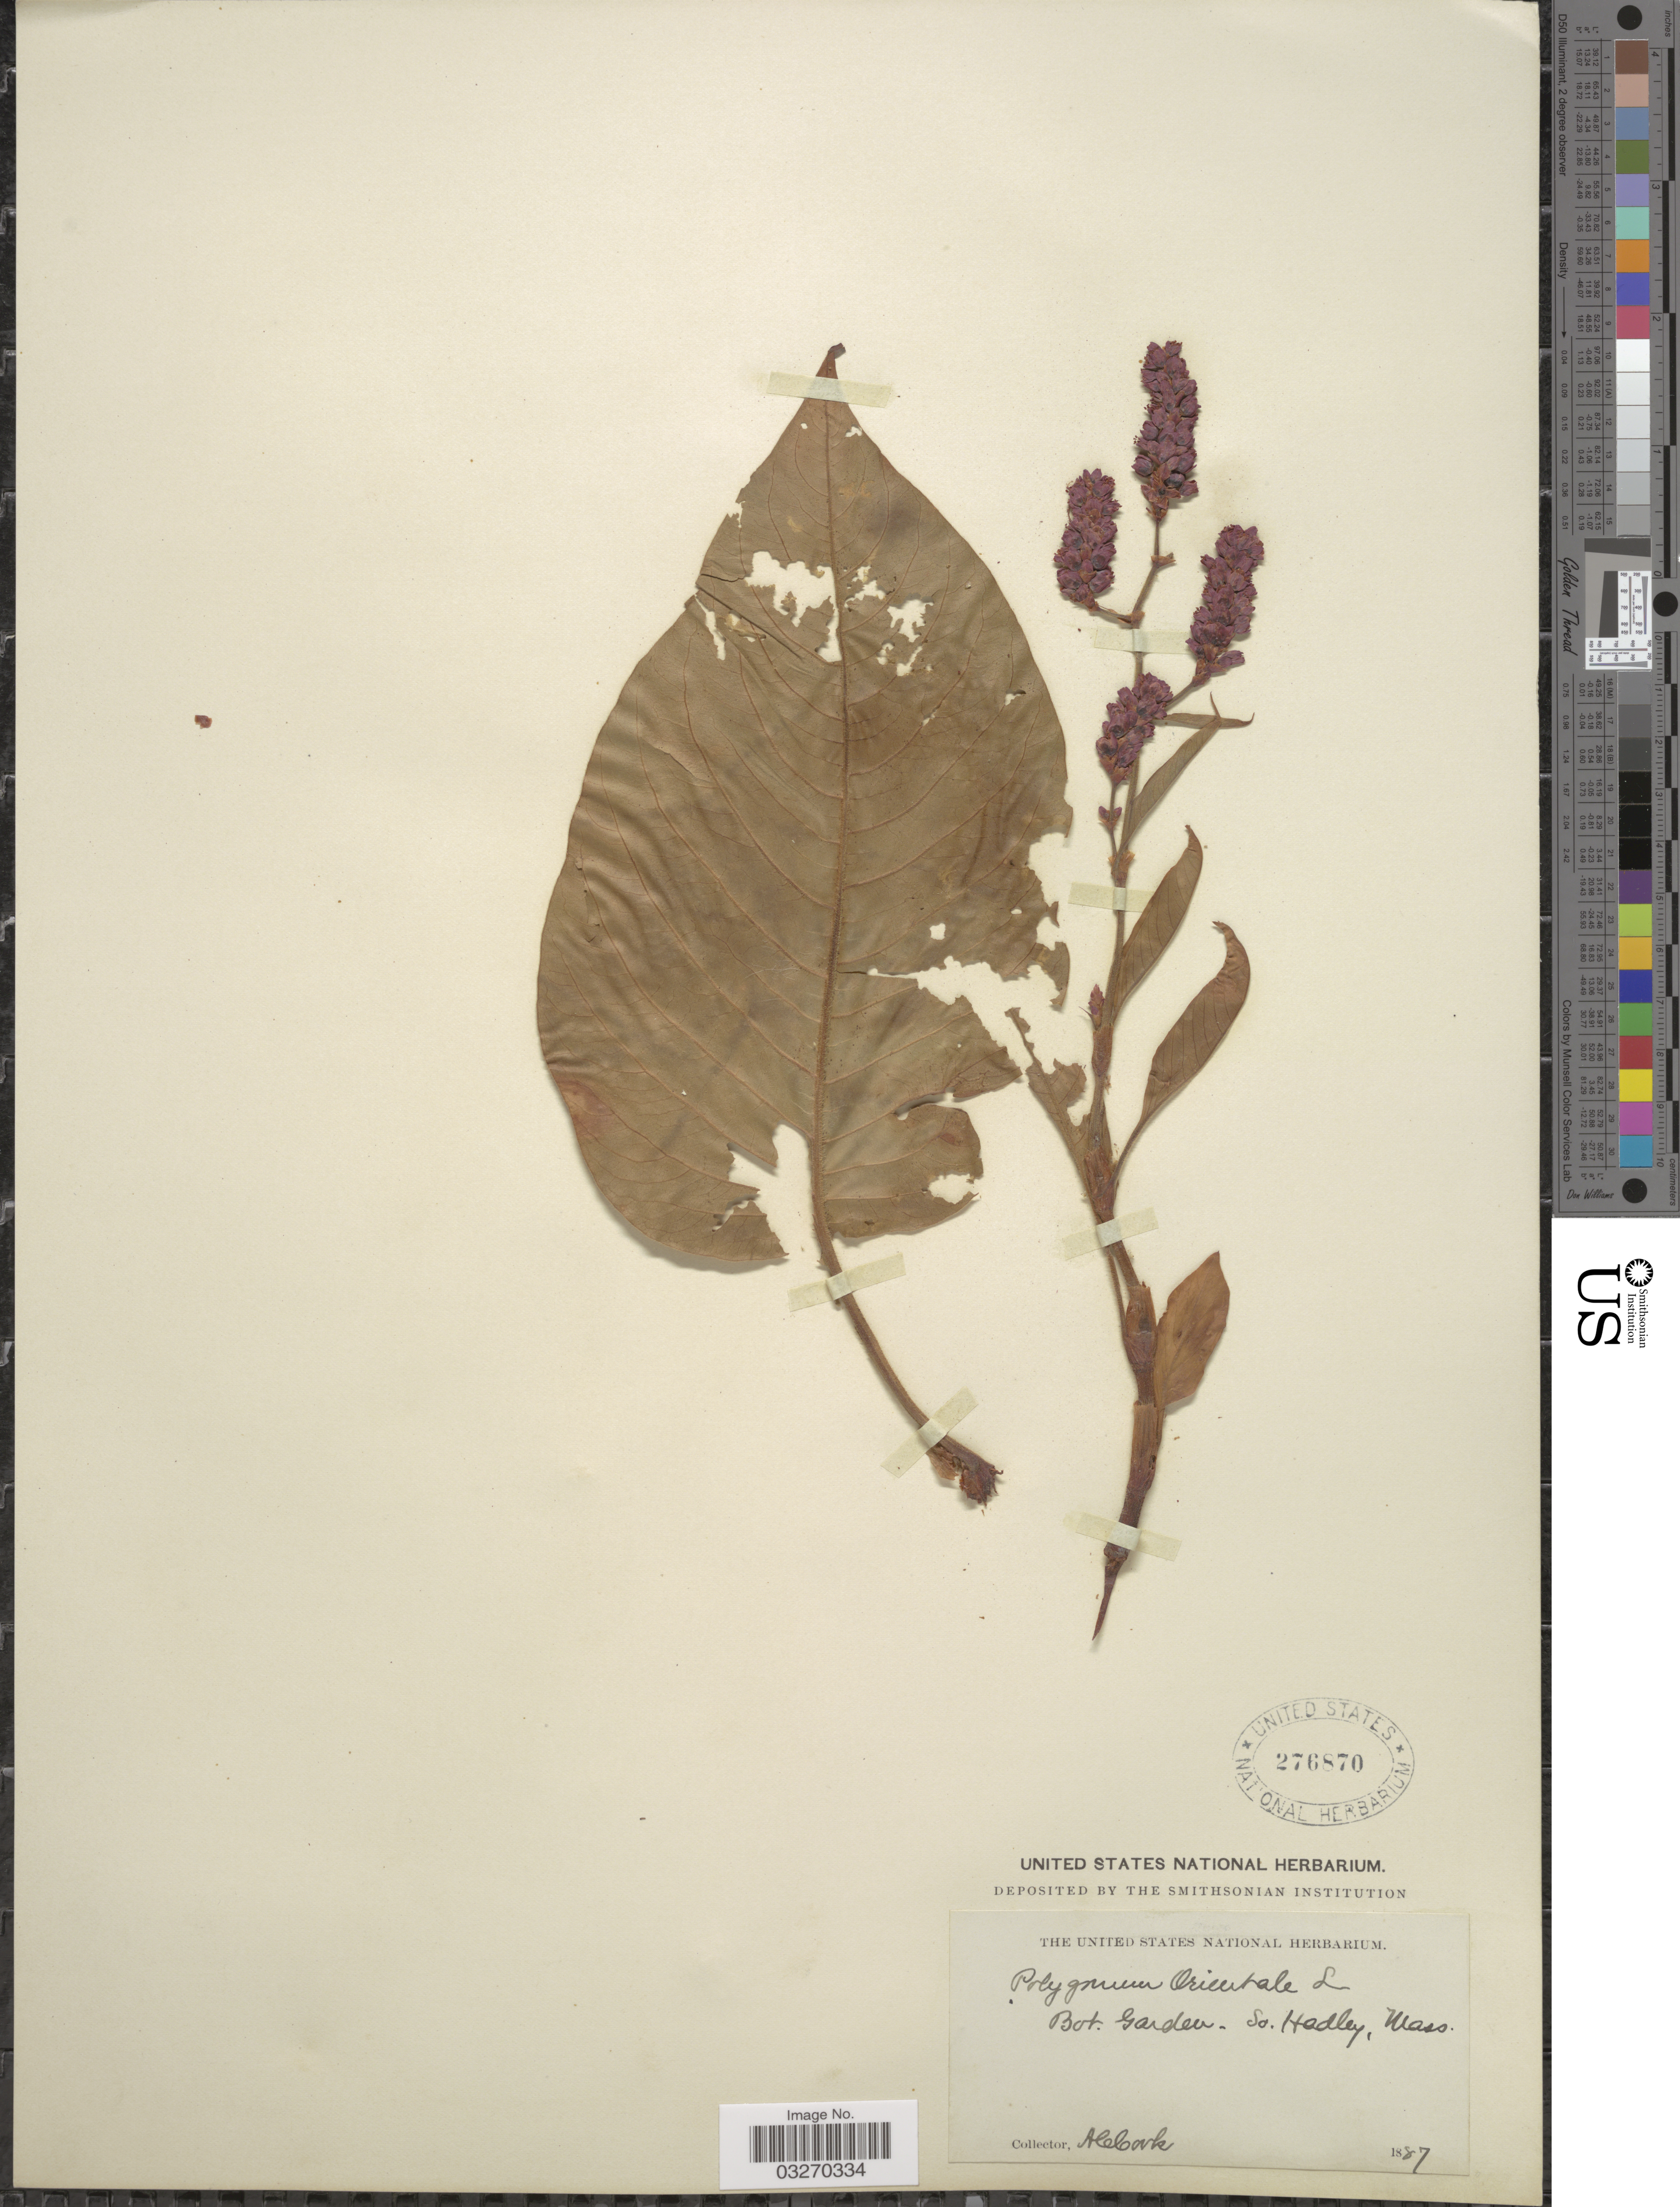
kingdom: Plantae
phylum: Tracheophyta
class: Magnoliopsida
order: Caryophyllales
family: Polygonaceae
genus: Persicaria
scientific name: Persicaria orientalis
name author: (L.) Spach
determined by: Atha, D. E.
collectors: A. Cook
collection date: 1887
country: United States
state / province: Massachusetts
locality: Bot. Garden. So. Hadley.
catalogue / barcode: US 276870